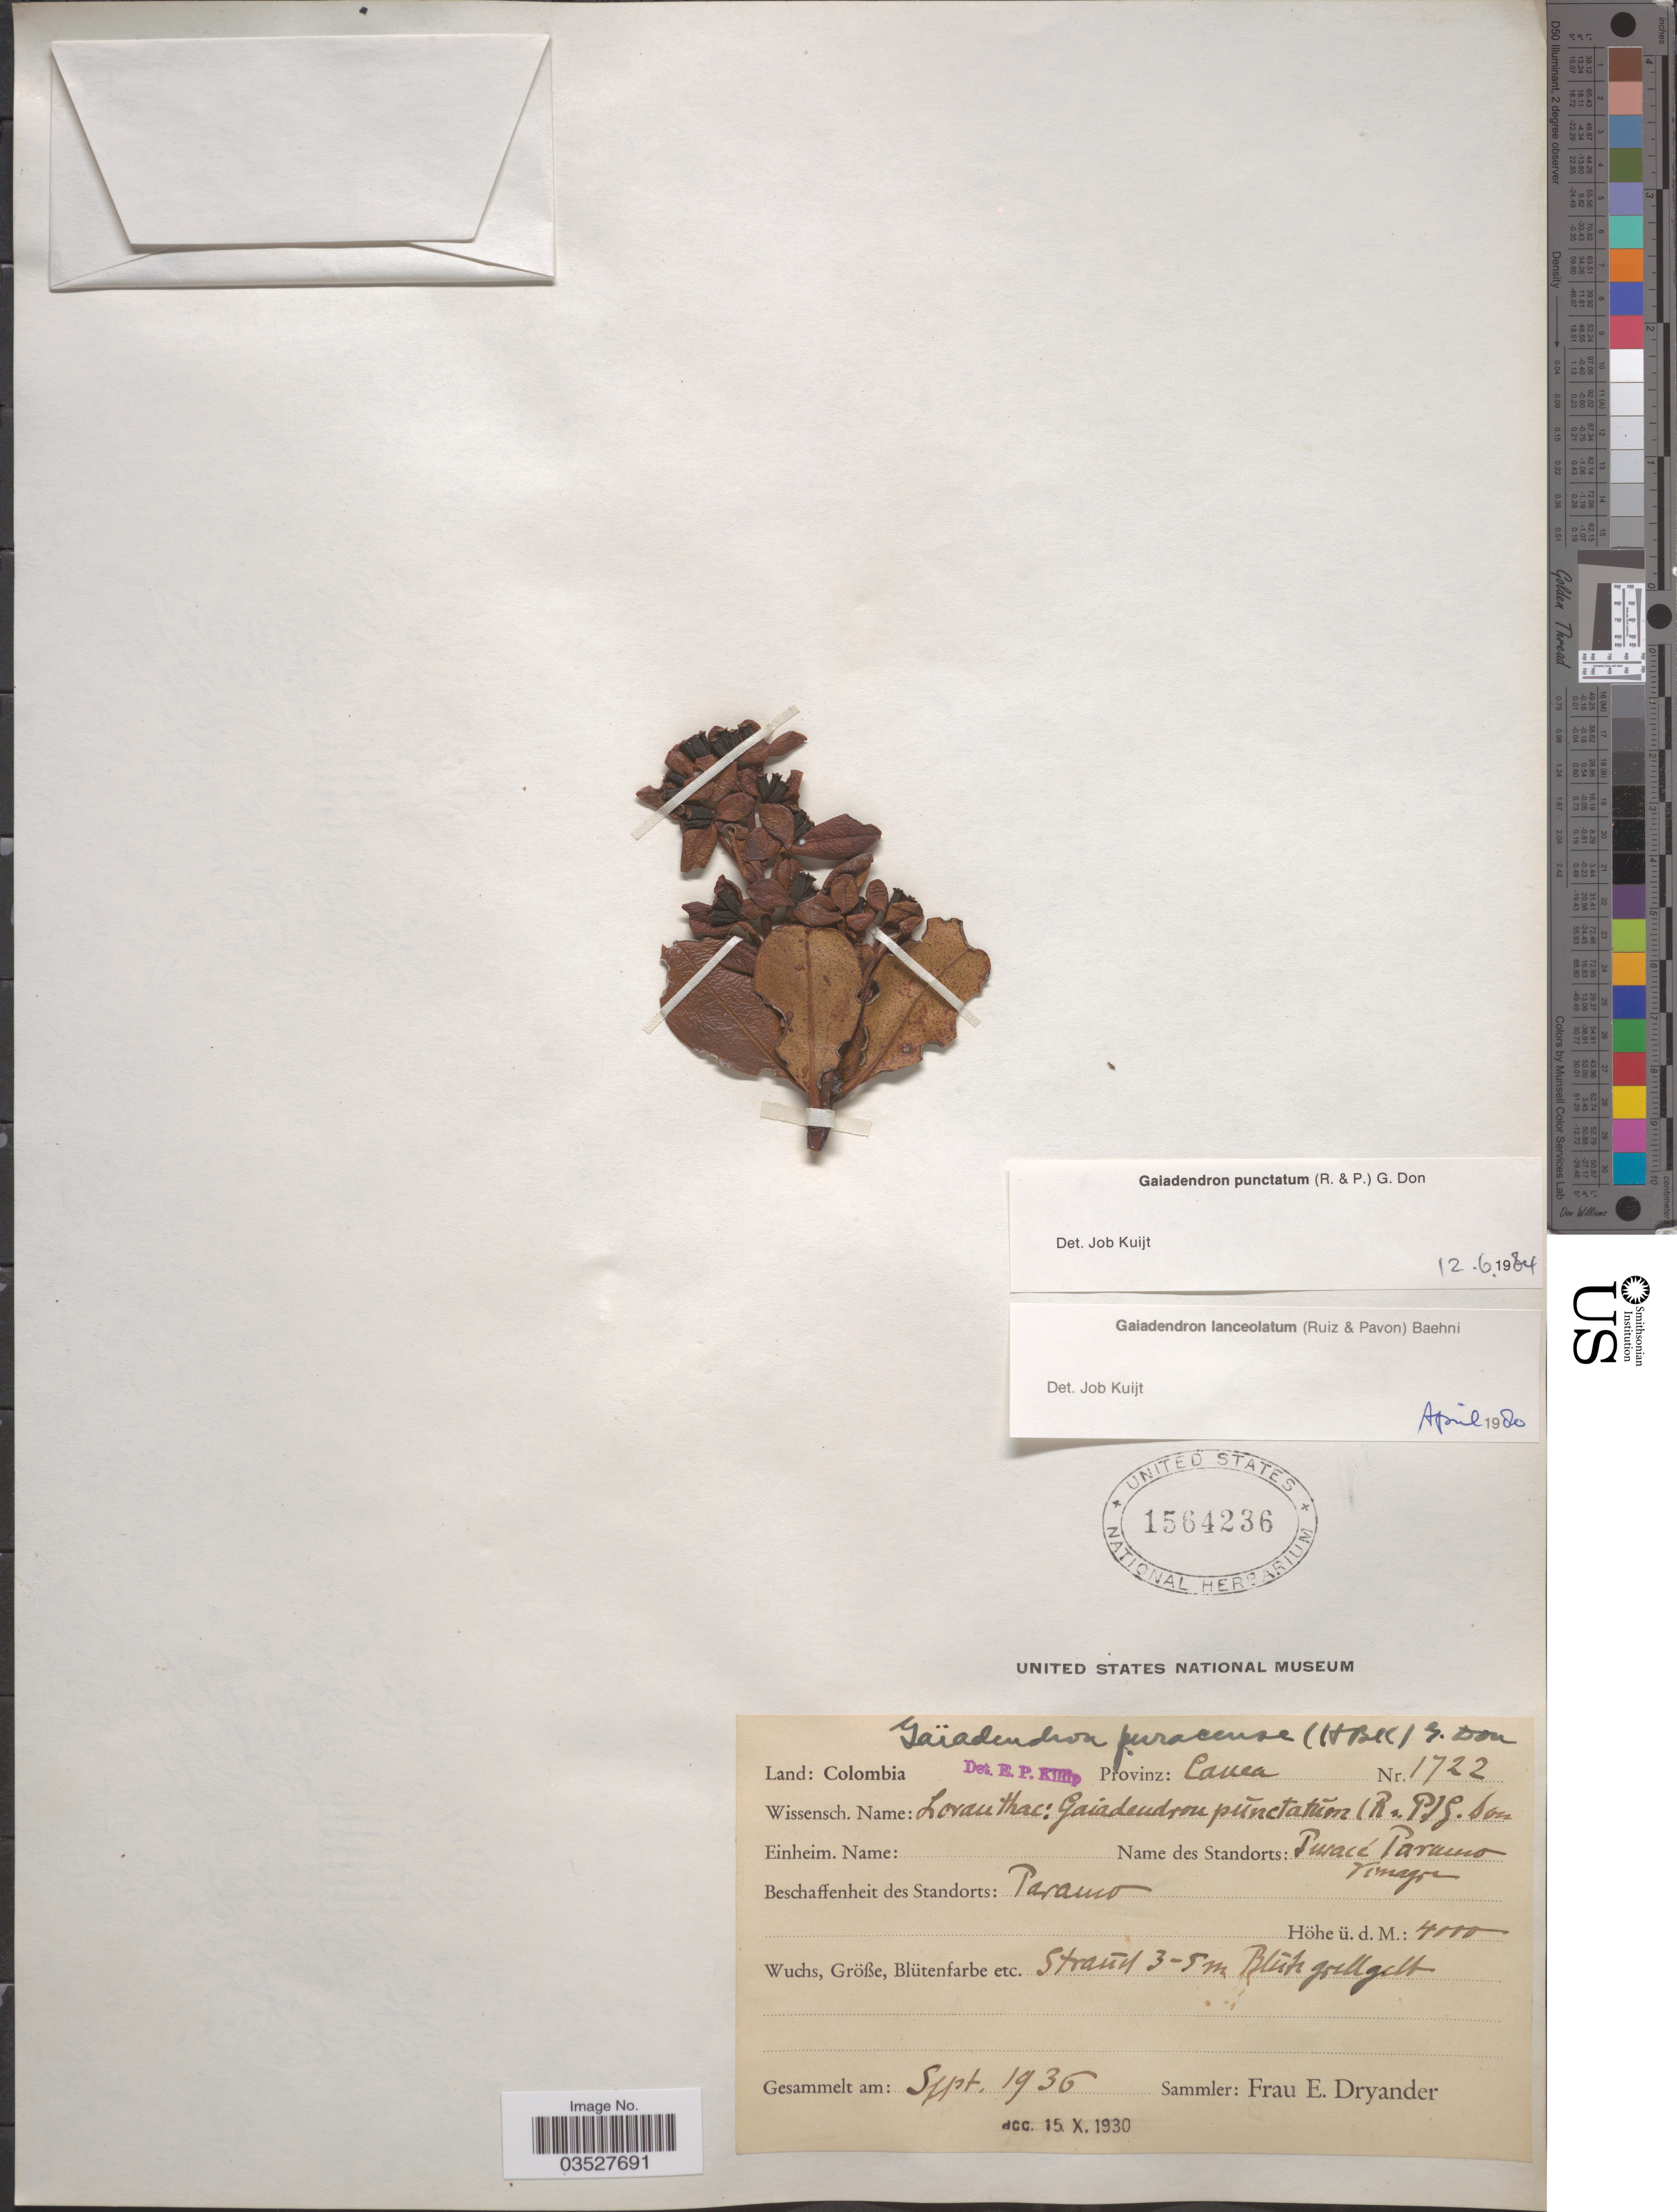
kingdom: Plantae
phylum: Tracheophyta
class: Magnoliopsida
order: Santalales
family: Loranthaceae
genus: Gaiadendron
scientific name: Gaiadendron punctatum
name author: (Ruiz & Pav.) G. Don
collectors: F. Dryander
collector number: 1722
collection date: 1936-09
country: Colombia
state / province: Cauca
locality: Puracé Paramo Vinagre.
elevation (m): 4000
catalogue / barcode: US 1564236